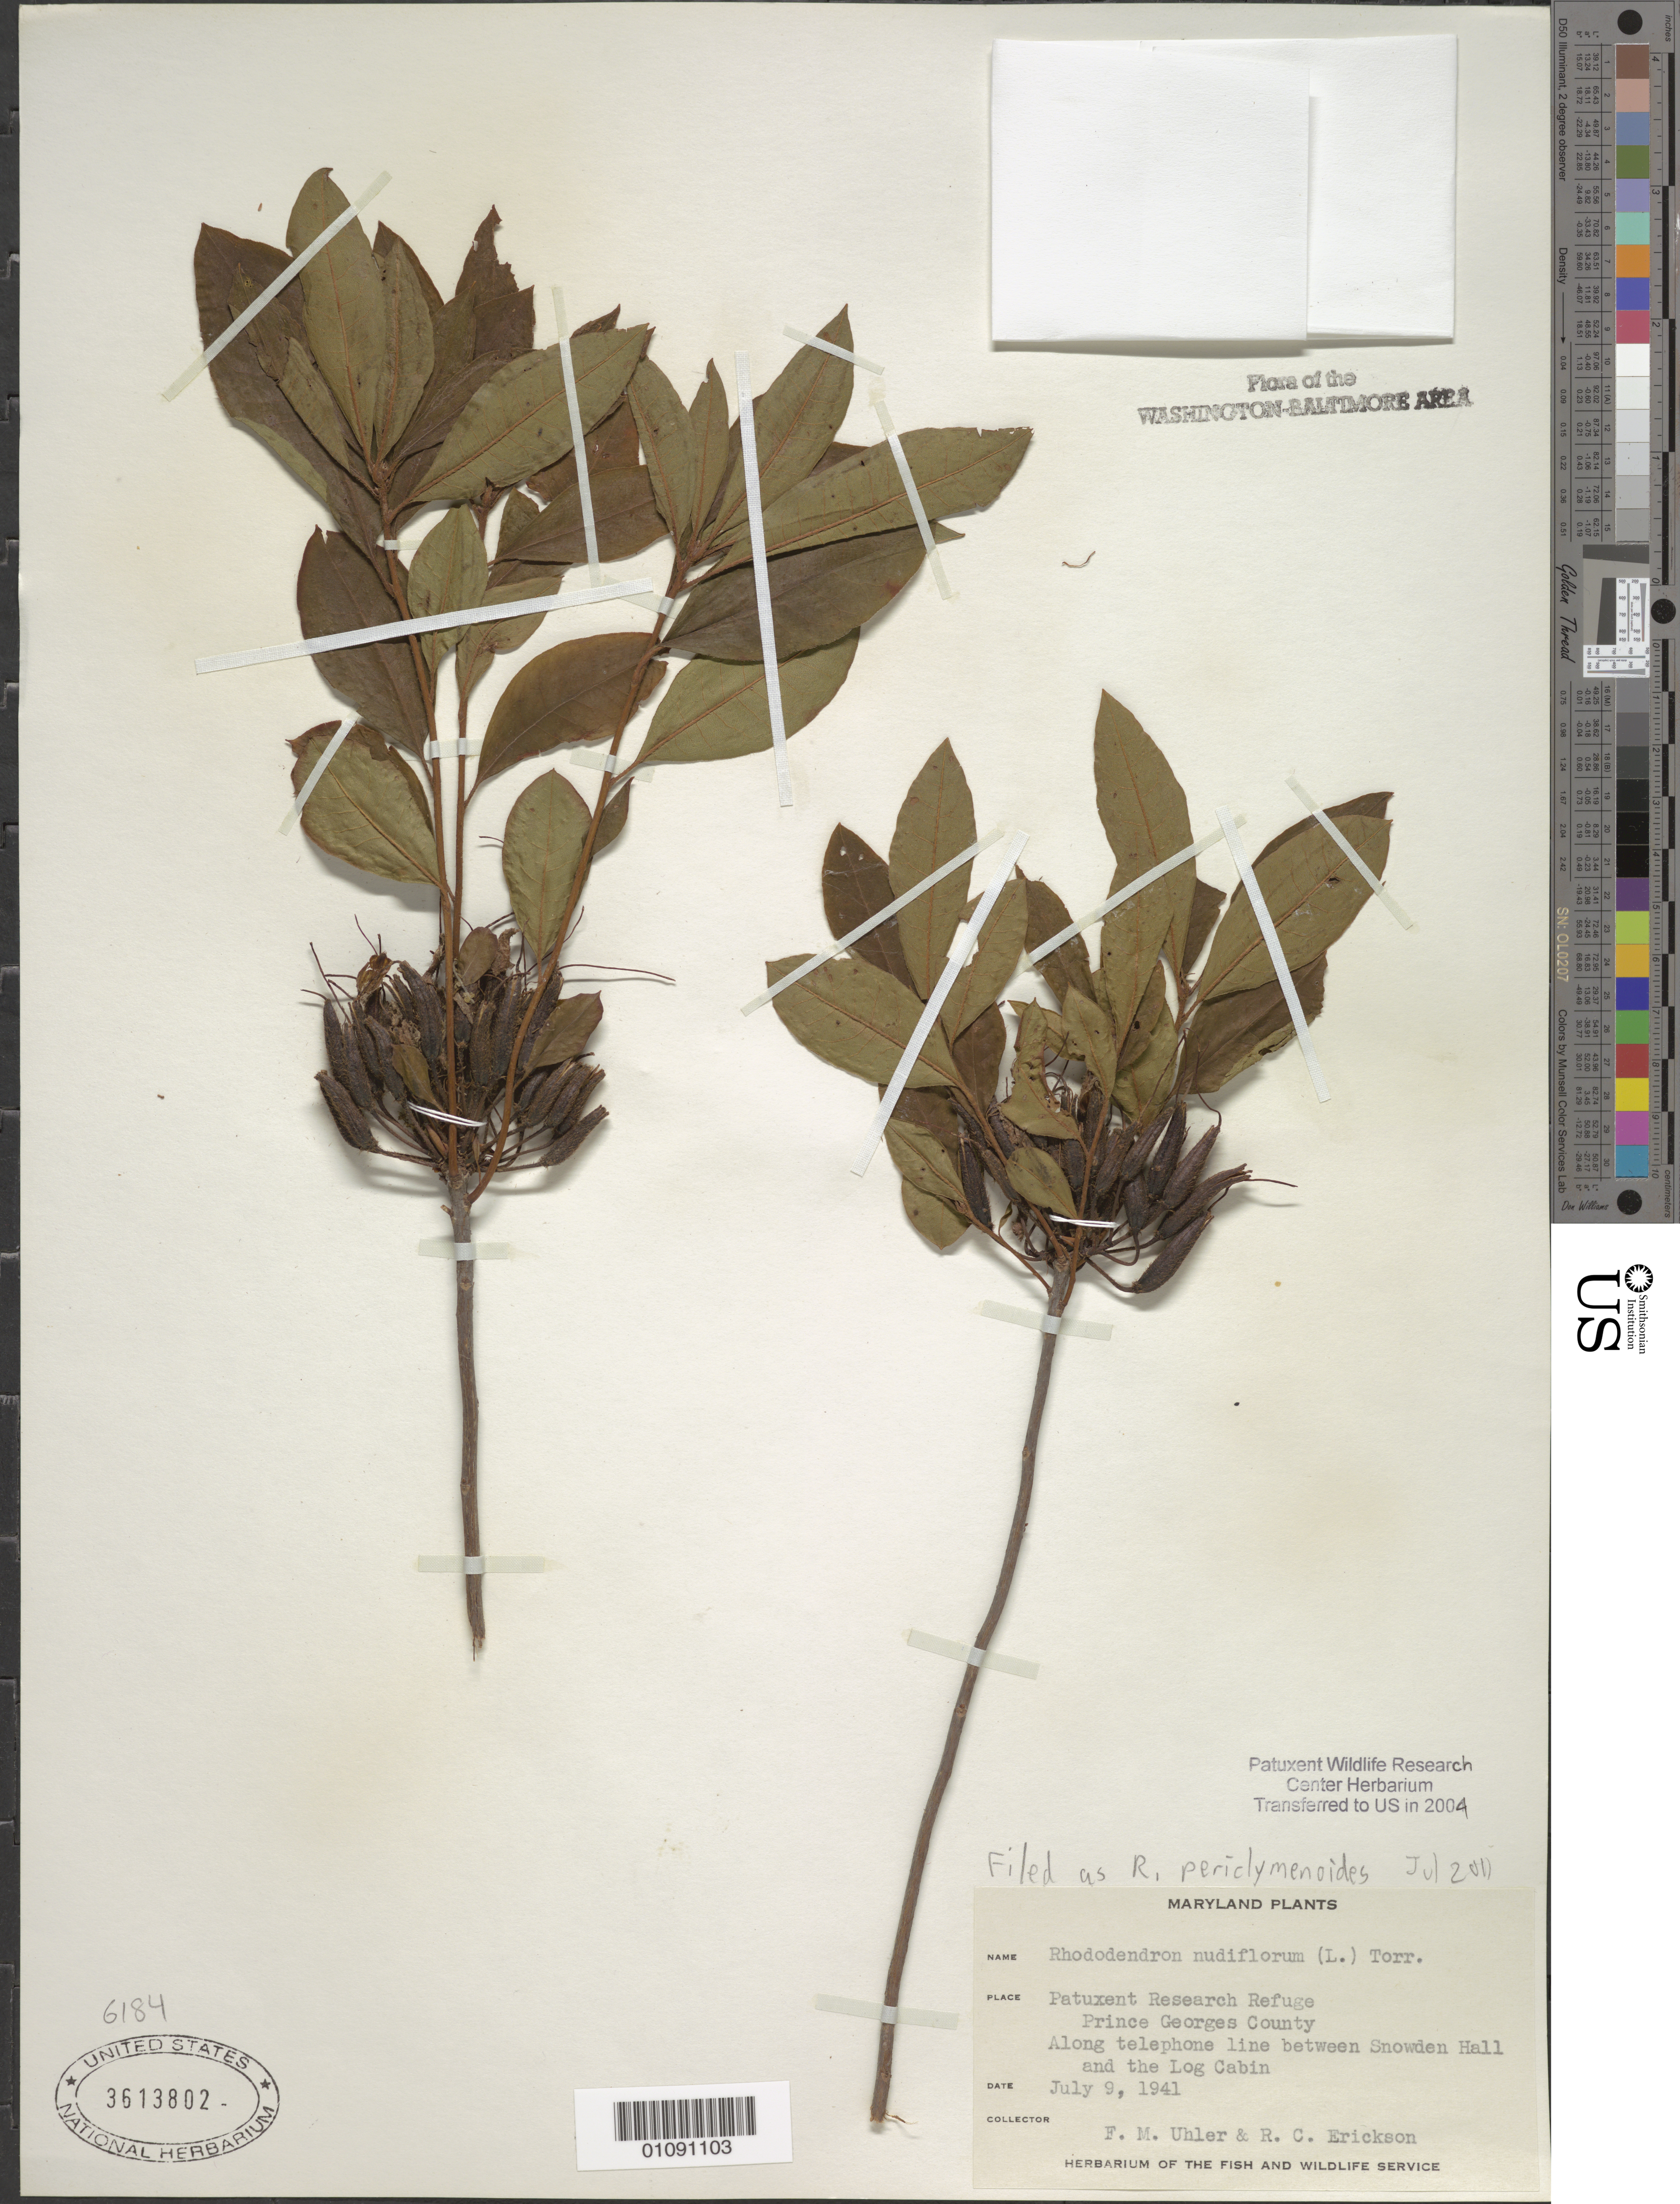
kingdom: Plantae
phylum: Tracheophyta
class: Magnoliopsida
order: Ericales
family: Ericaceae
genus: Rhododendron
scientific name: Rhododendron periclymenoides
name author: (Michx.) Shinners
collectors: F. M. Uhler & R. Erickson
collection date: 1941-07-09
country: United States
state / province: Maryland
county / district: Prince George's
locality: Patuxent Wildlife Refuge. Between Snowden Hall and the Log Cabin.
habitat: Along telephone line.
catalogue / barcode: US 3613802